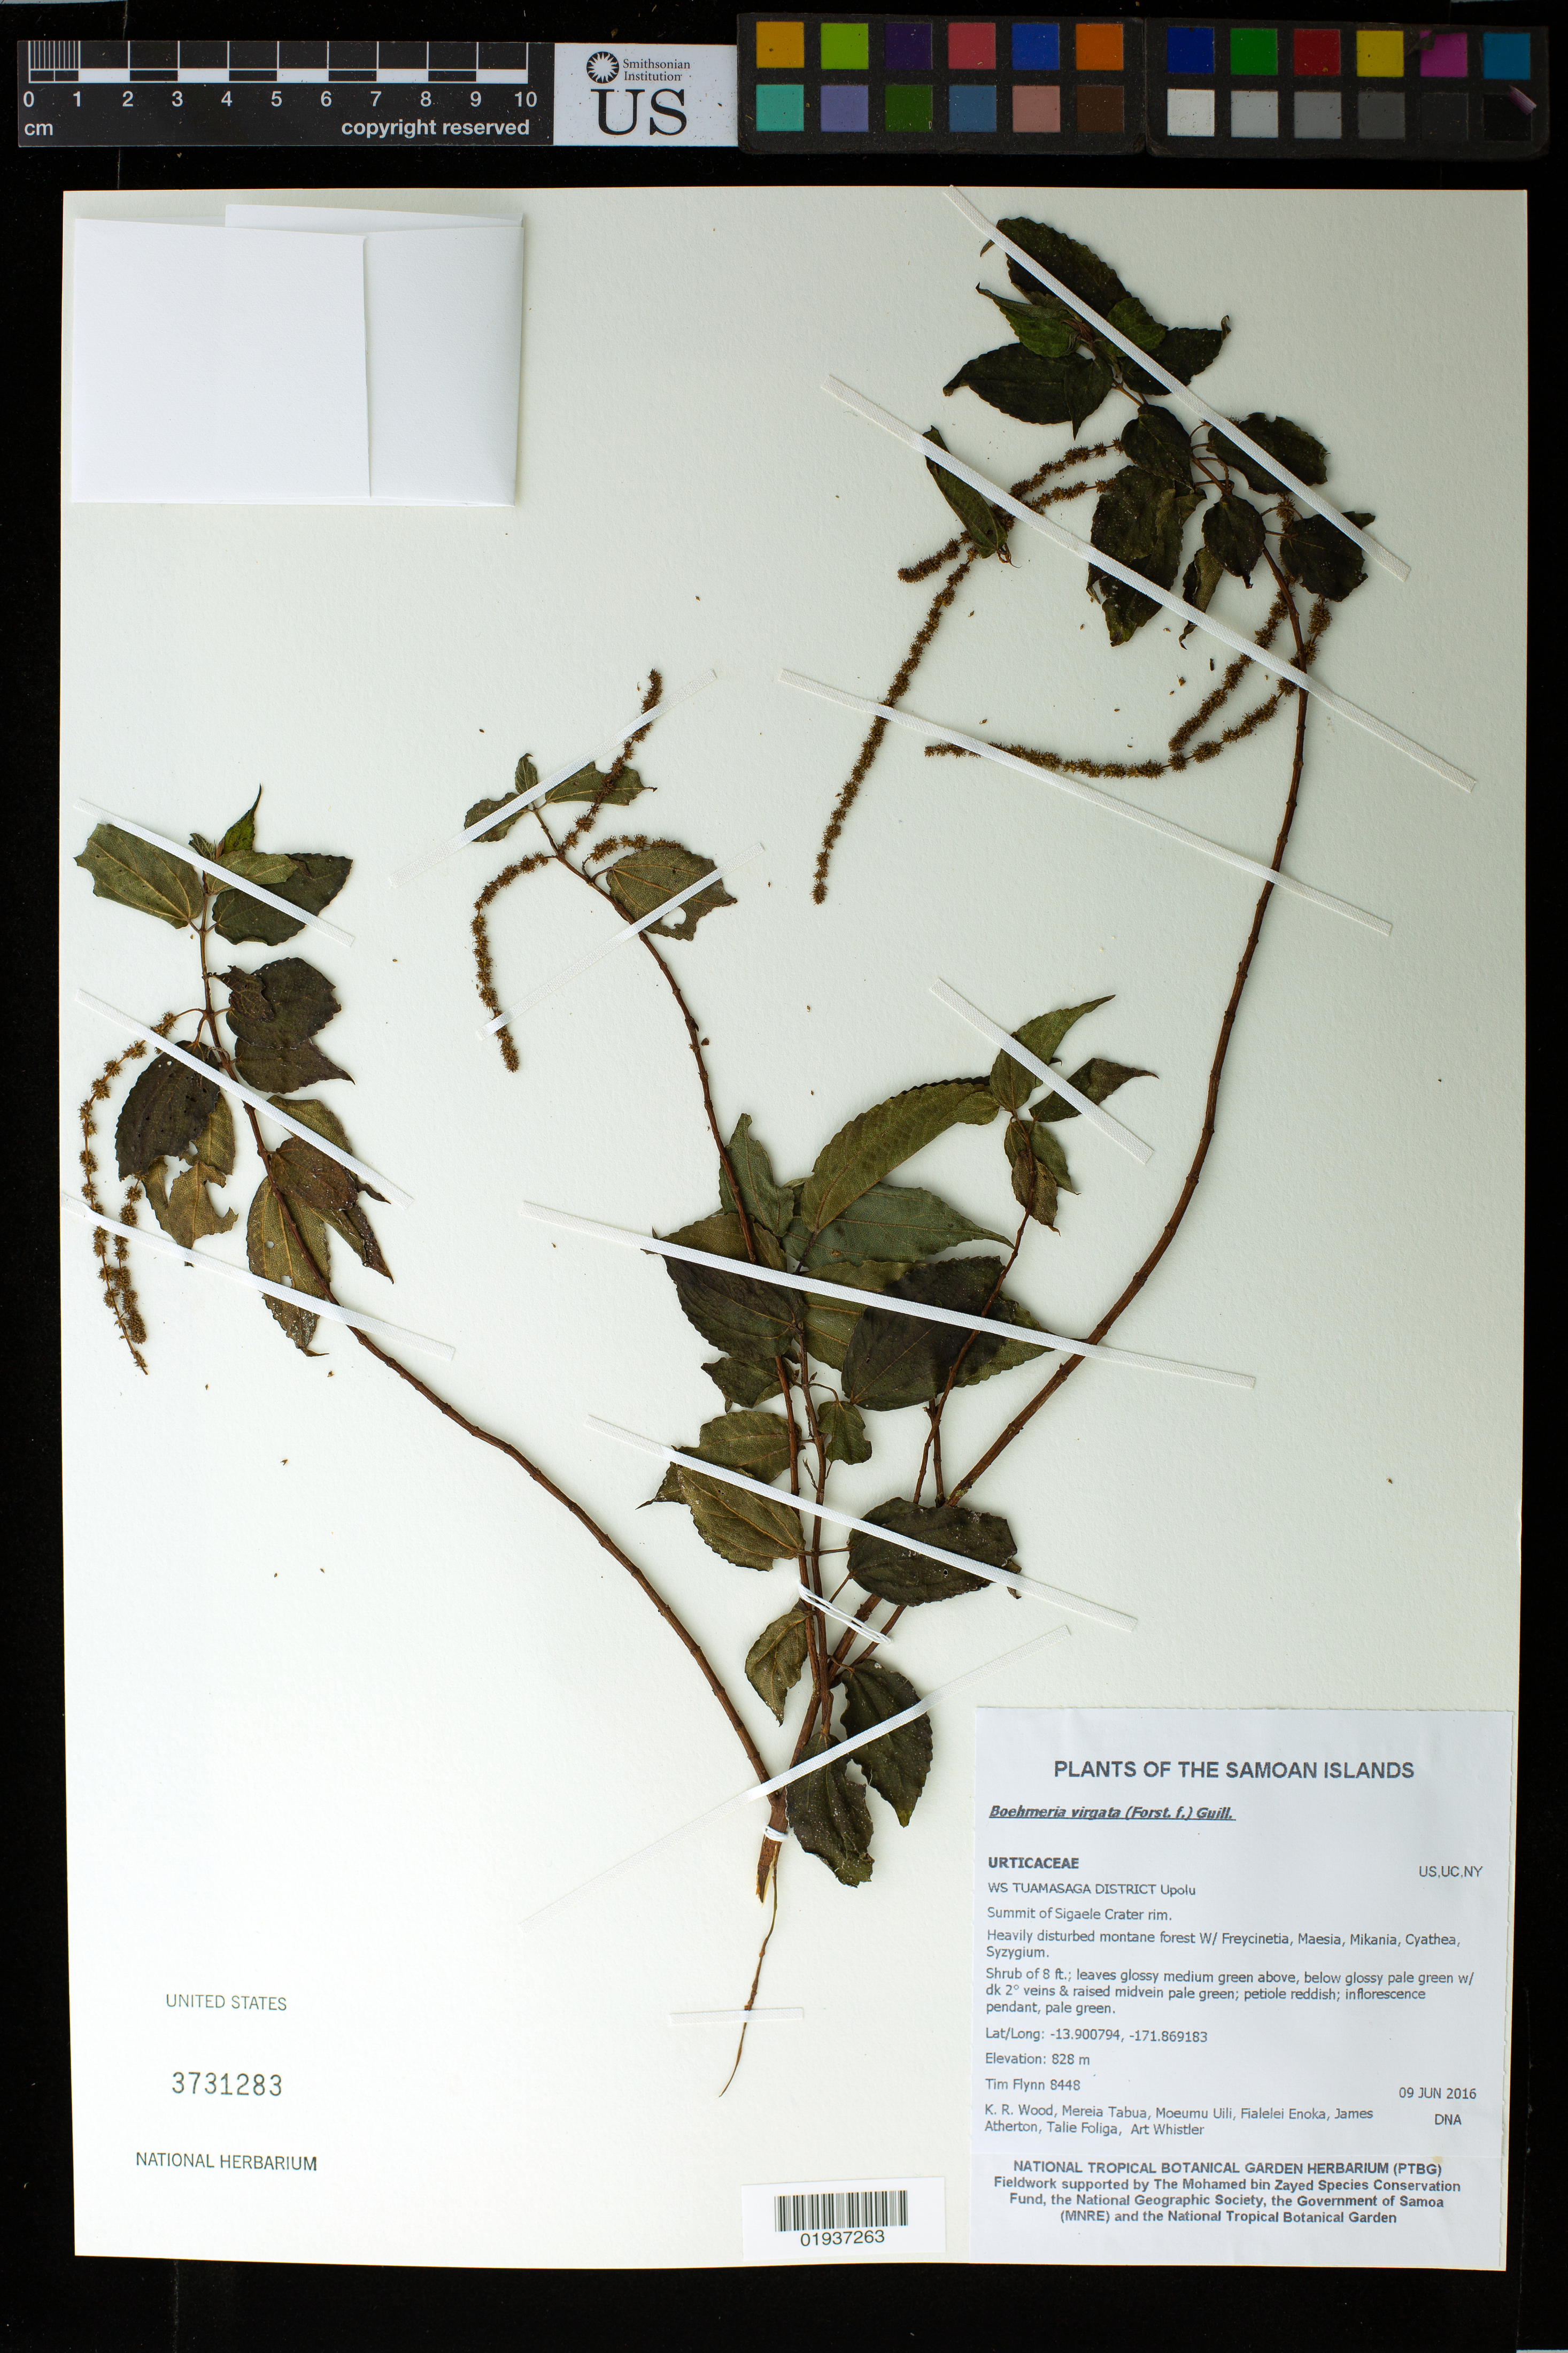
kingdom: Plantae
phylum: Tracheophyta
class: Magnoliopsida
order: Rosales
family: Urticaceae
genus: Boehmeria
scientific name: Boehmeria virgata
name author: (G. Forst.) Guill.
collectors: T. W. Flynn, K. R. Wood, M. Tabua, M. Uili, F. Enoka, J. Atherton, T. Foliga & A. Whistler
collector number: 8448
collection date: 2016-06-09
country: Samoa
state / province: Tuamasaga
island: Upolu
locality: Tuamasaga District, Summit of Sigaele Crater rim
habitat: Heavily disturbed montane forest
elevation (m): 828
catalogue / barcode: US 3731283